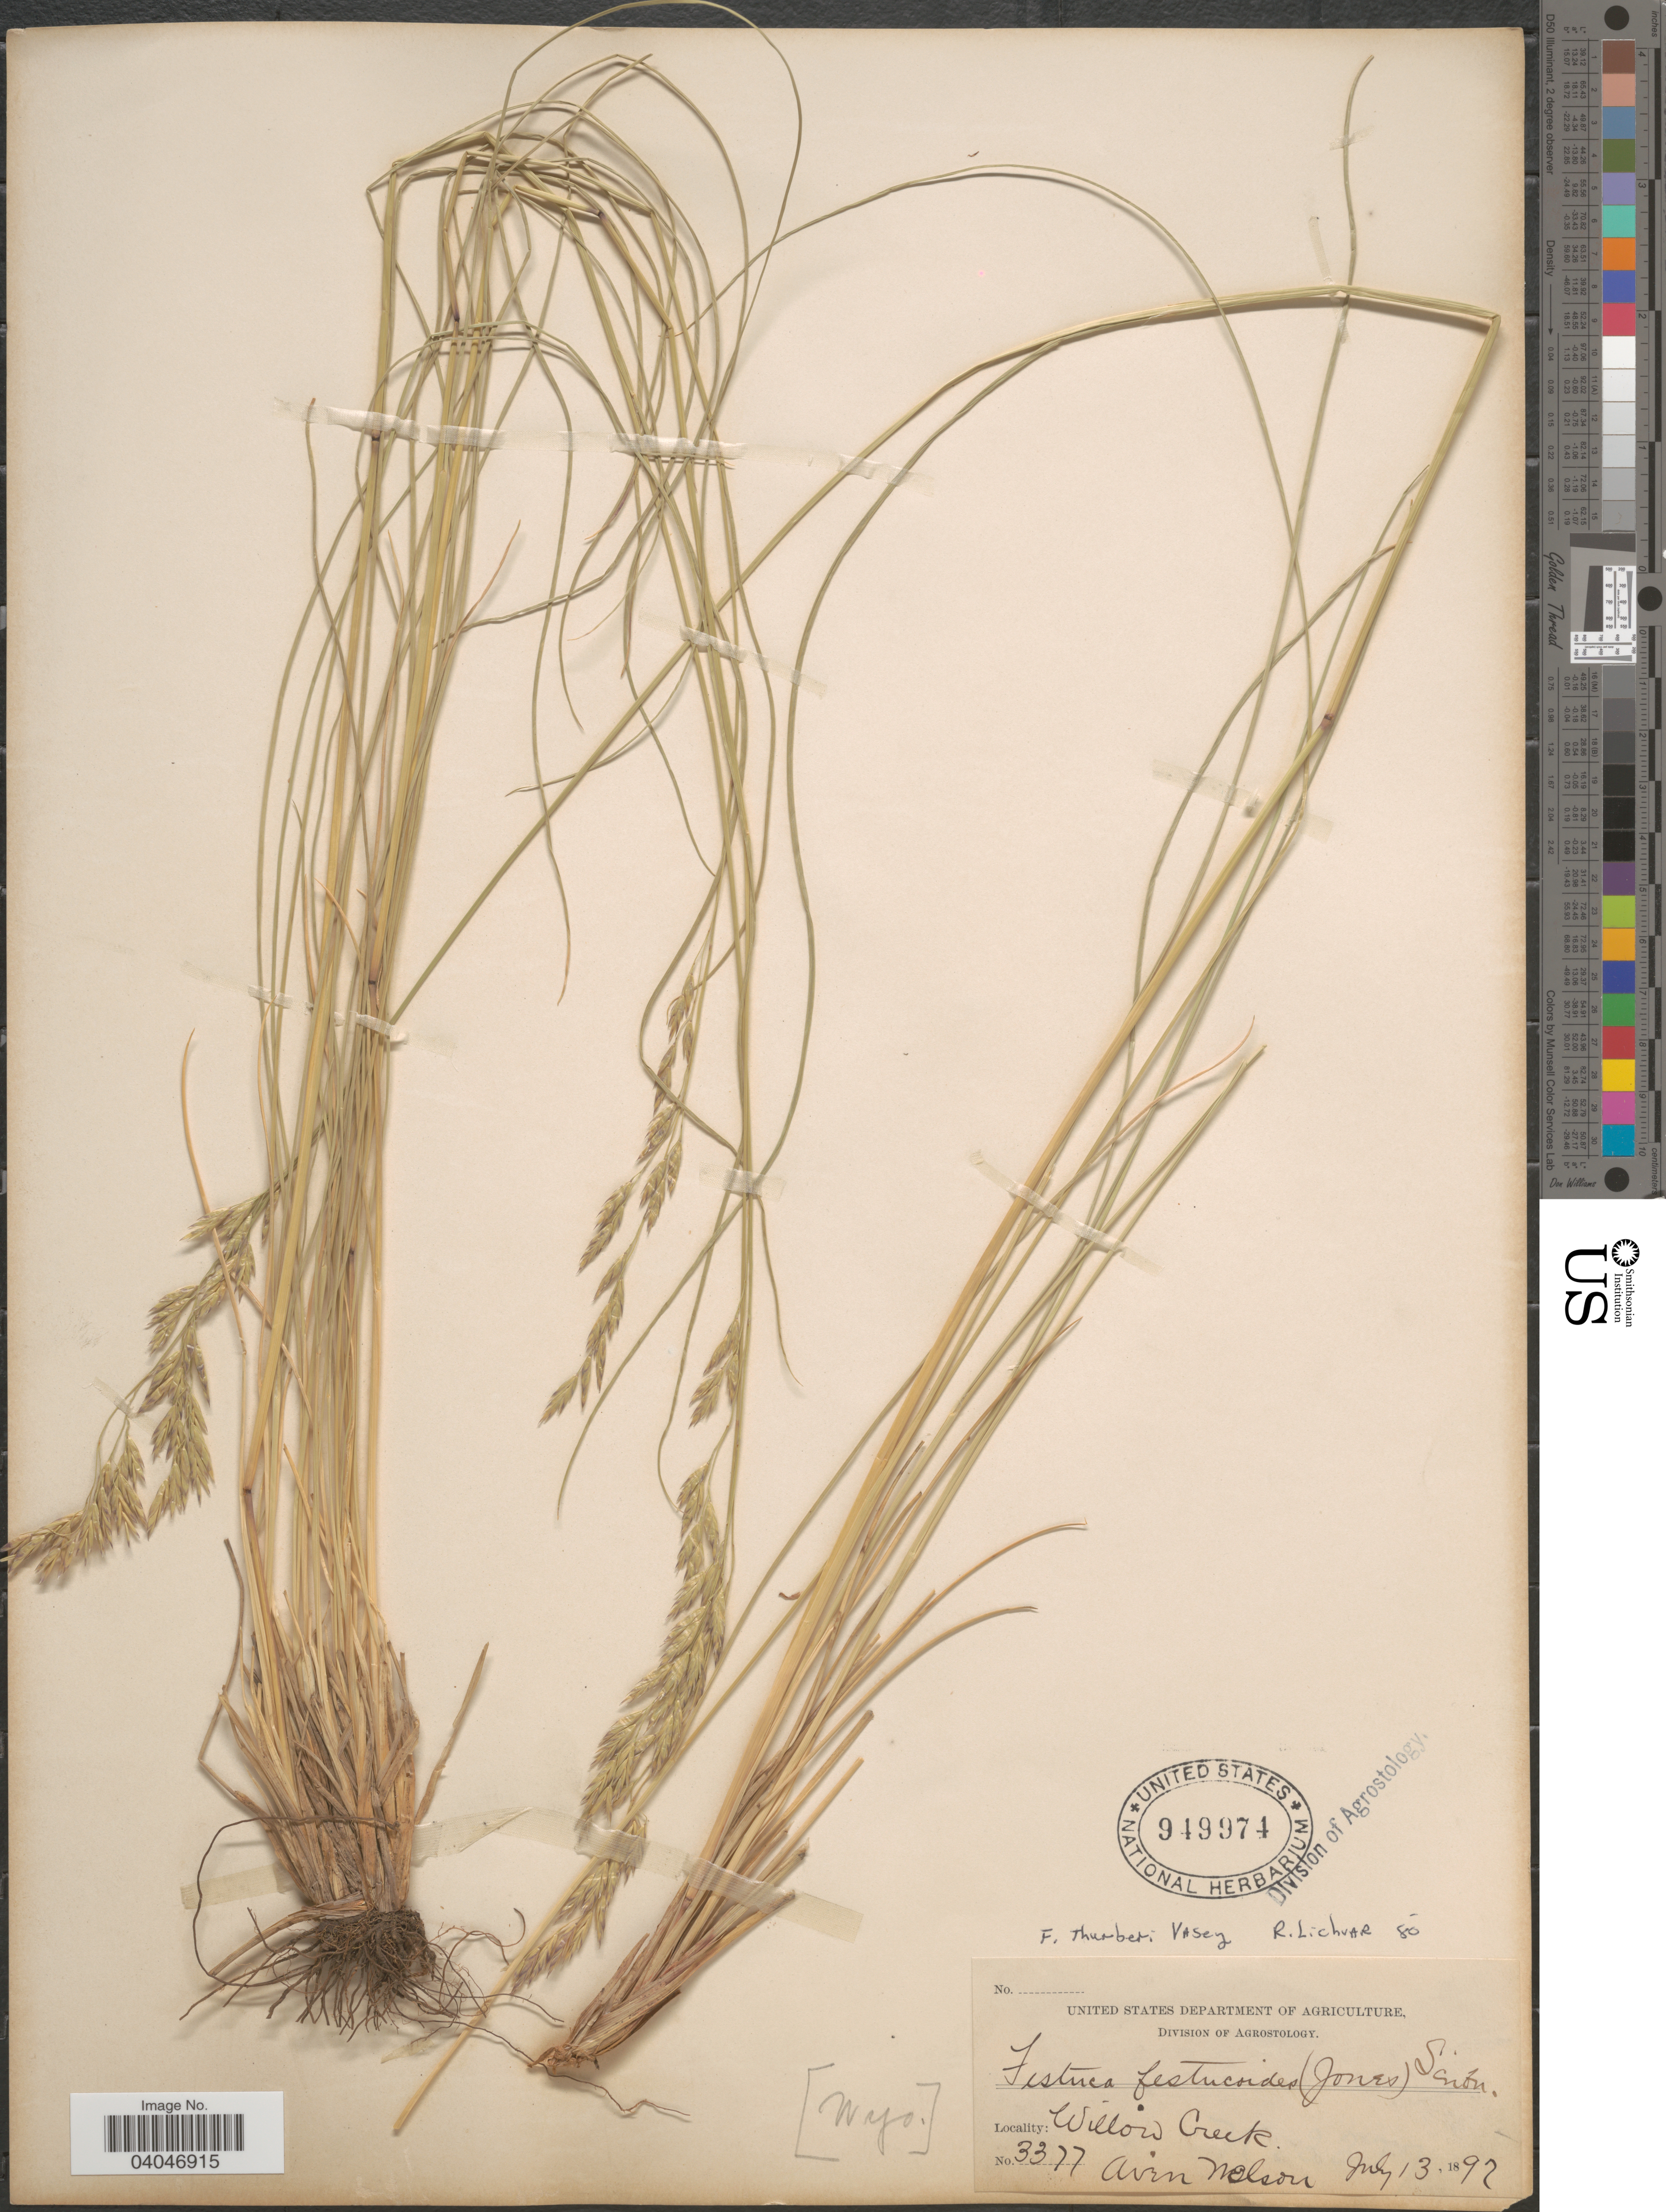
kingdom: Plantae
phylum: Tracheophyta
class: Liliopsida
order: Poales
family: Poaceae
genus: Festuca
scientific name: Festuca thurberi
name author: Vasey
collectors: A. Nelson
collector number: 3377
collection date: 1892-07-13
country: United States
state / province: Wyoming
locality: Willow Creek.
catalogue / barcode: US 949974